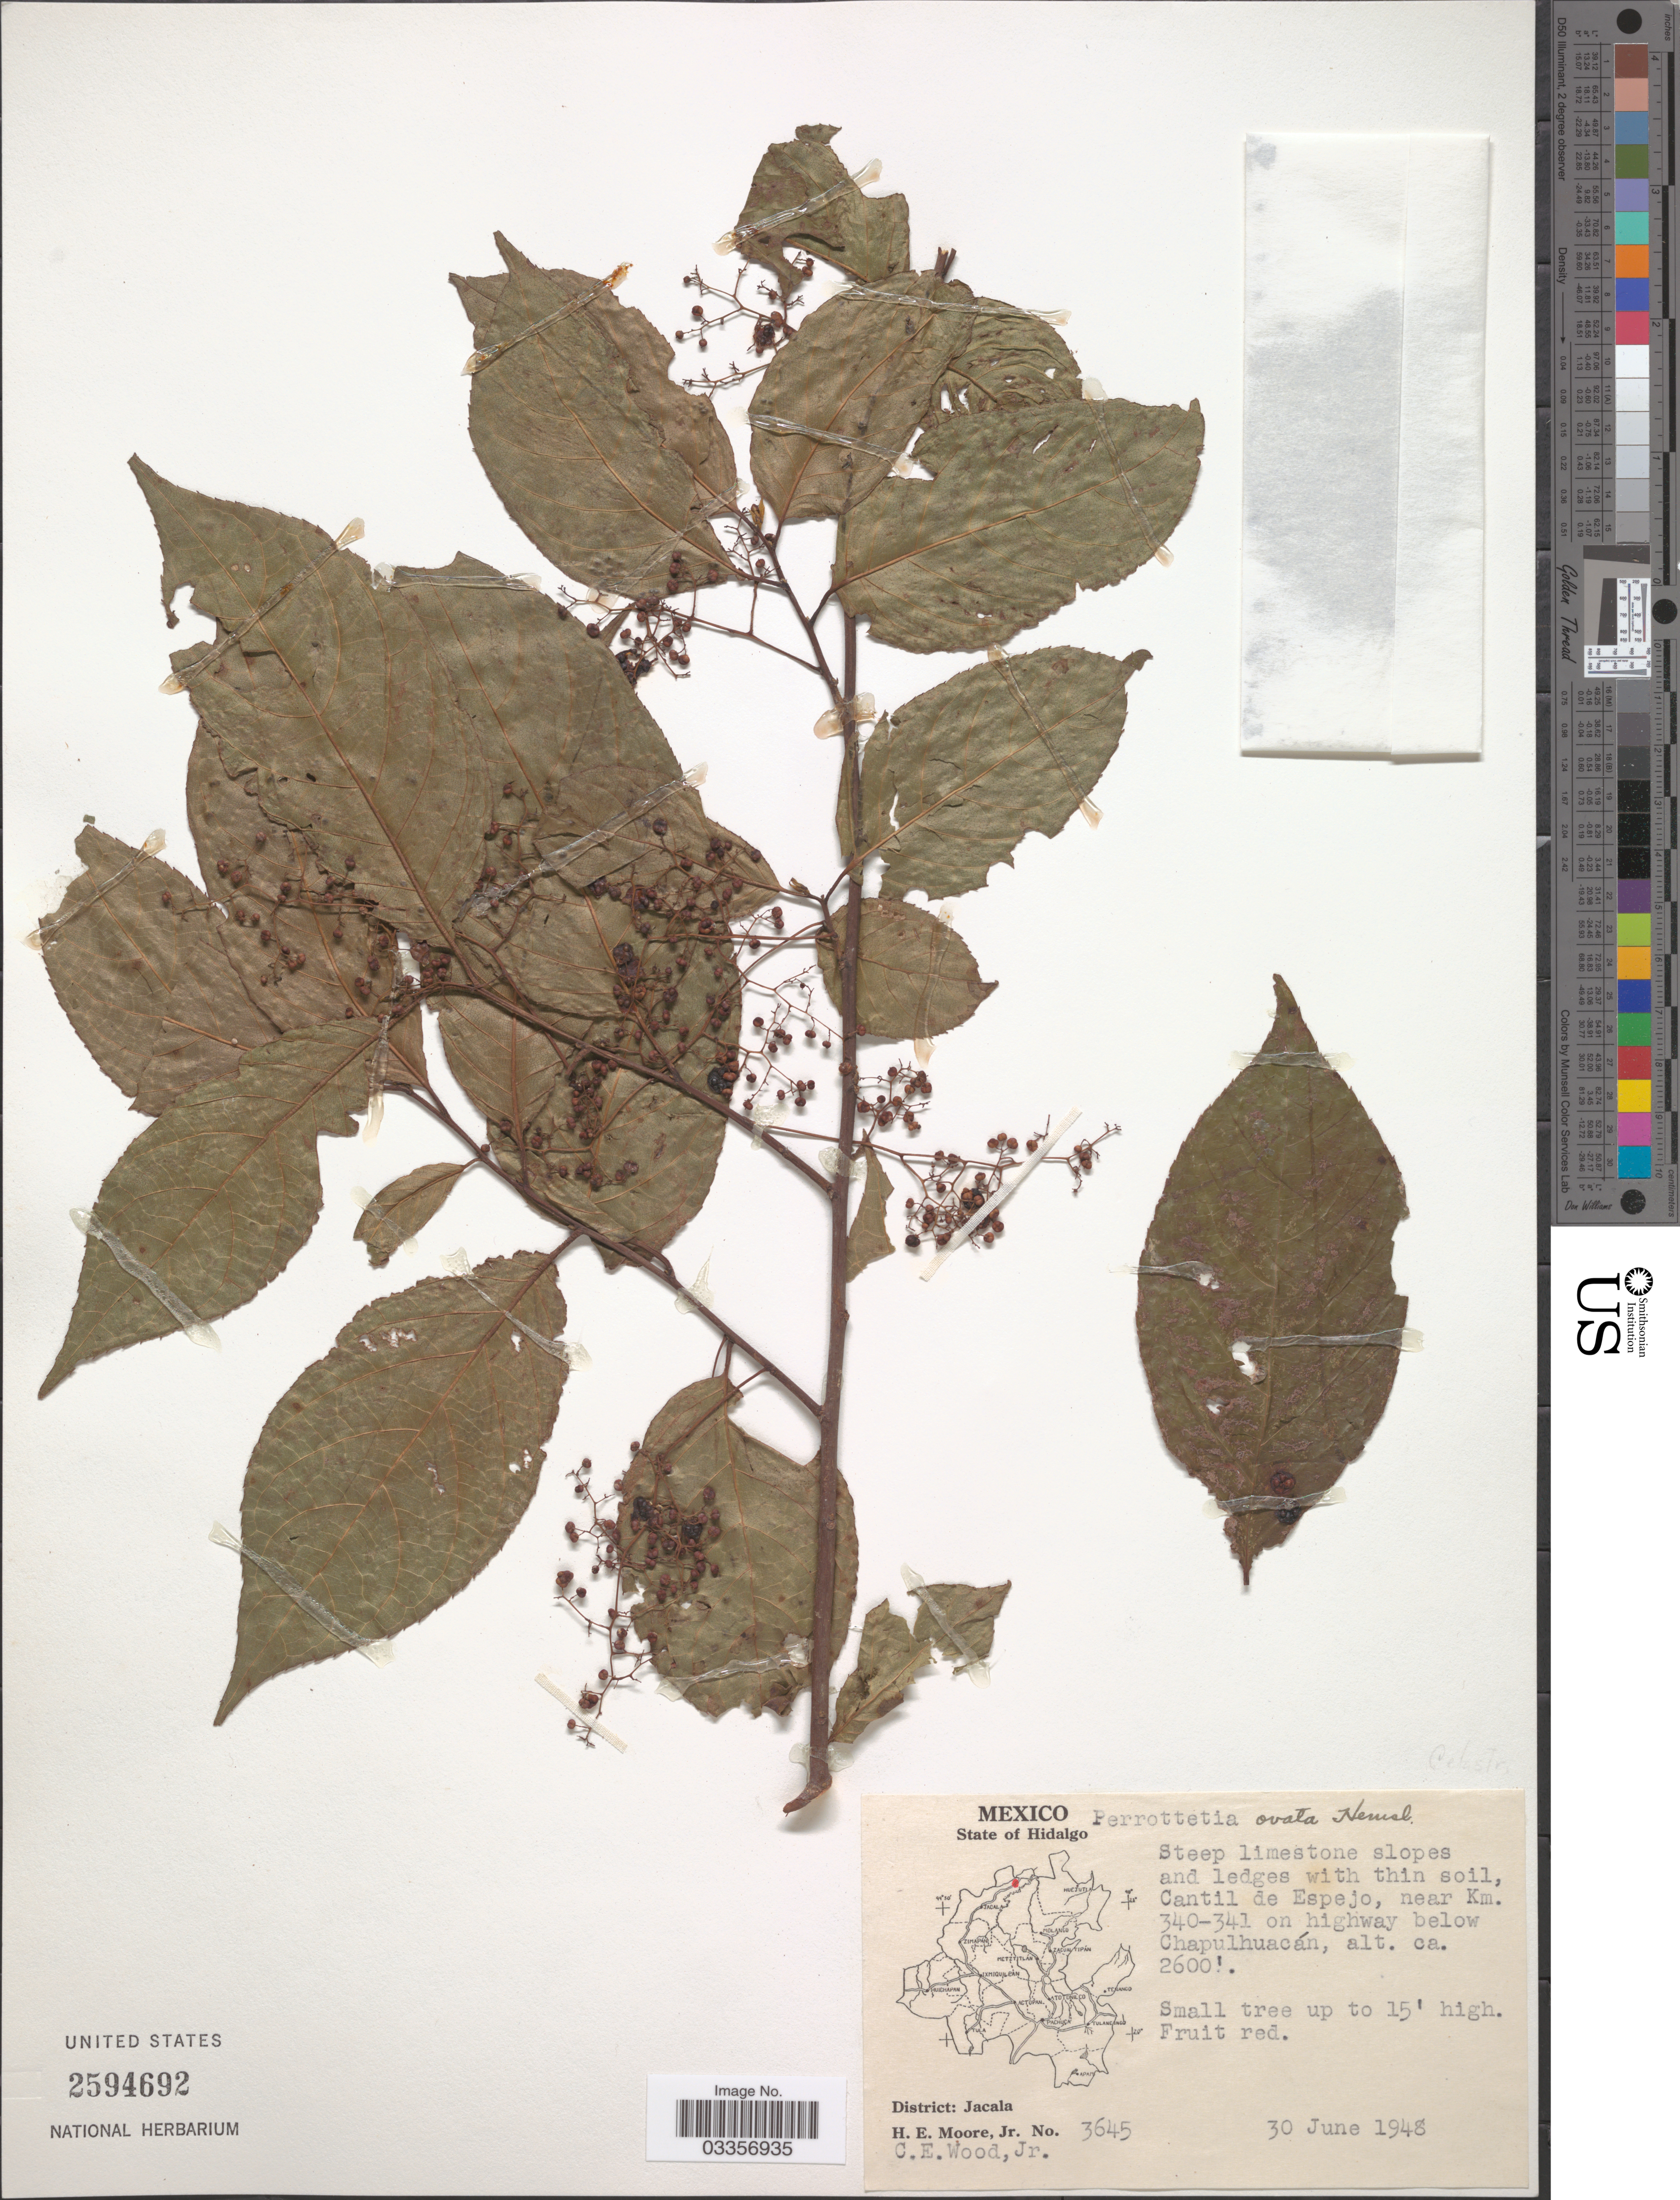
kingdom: Plantae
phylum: Tracheophyta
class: Magnoliopsida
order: Huerteales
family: Dipentodontaceae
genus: Perrottetia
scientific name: Perrottetia ovata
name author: Hemsl.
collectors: H. Moore & C. Wood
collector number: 3645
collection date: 1948-06-30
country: Mexico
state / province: Hidalgo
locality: Cantil de Espejo, near Km. 340-341 on highway below Chapuluacán.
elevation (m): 792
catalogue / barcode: US 2594692